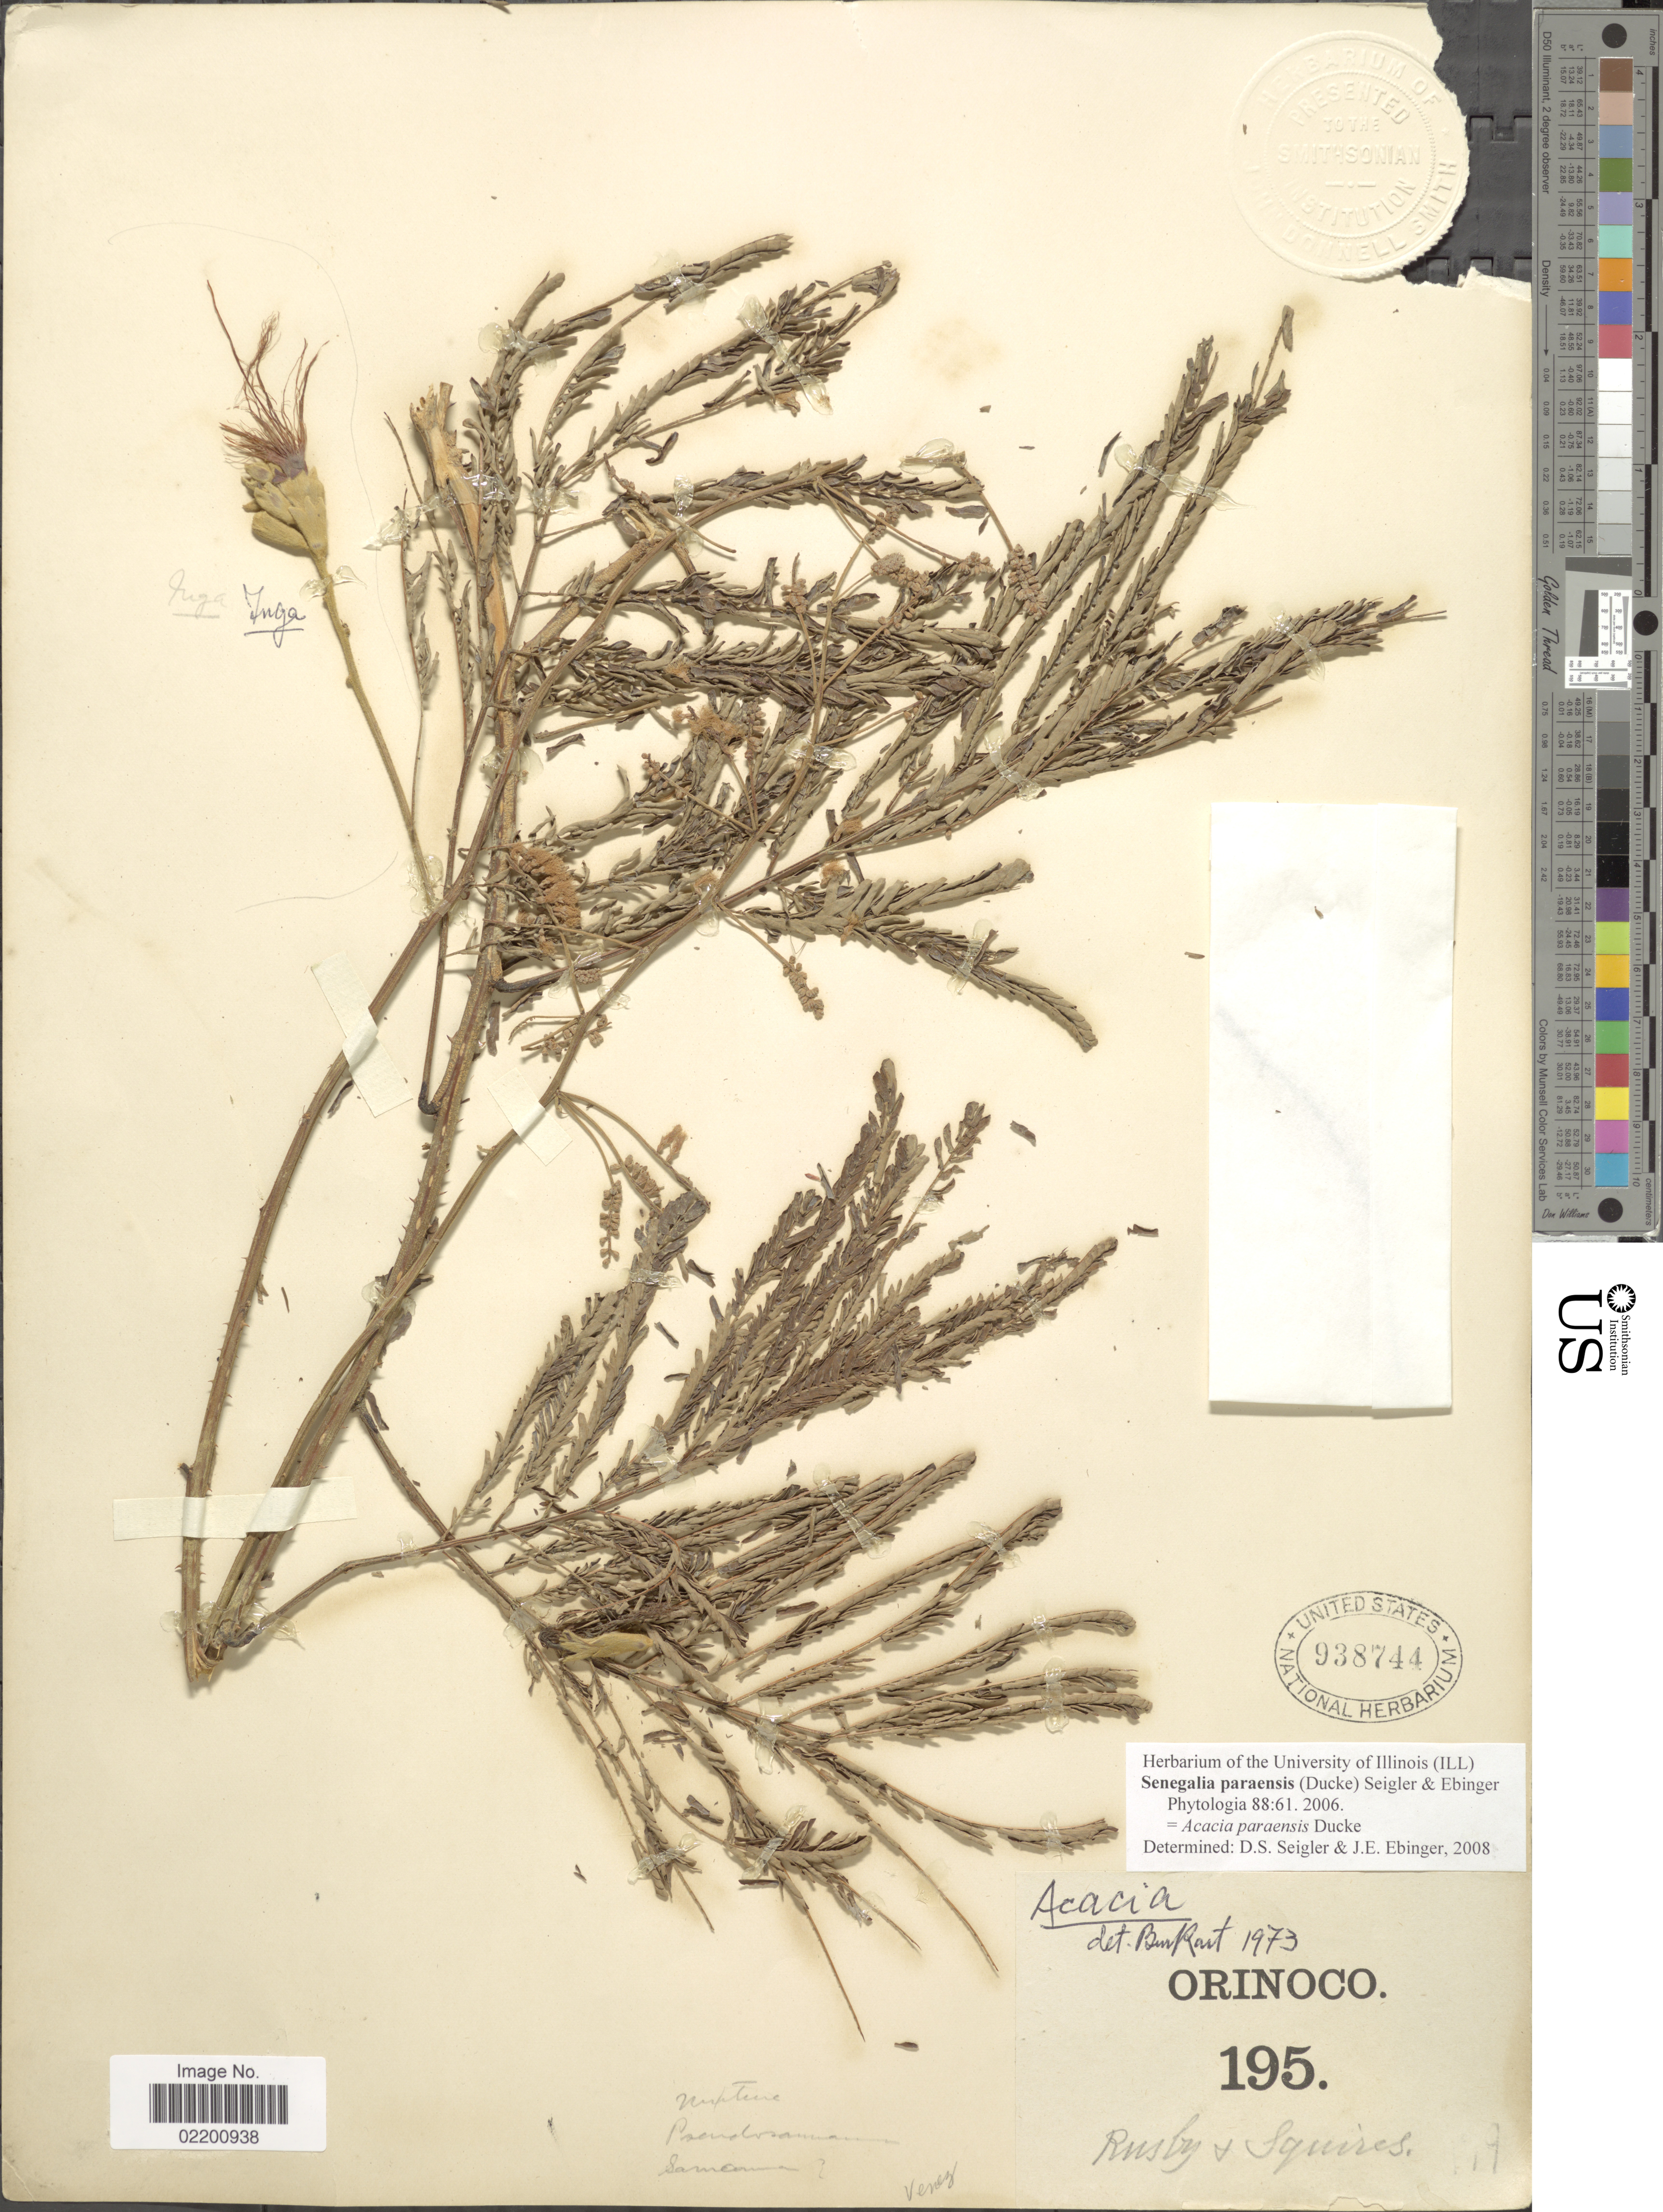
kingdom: Plantae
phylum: Tracheophyta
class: Magnoliopsida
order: Fabales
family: Fabaceae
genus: Senegalia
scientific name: Senegalia paraensis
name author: (Ducke) Seigler & Ebinger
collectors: H. H. Rusby & R. Squires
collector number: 195?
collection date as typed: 1896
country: Venezuela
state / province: Delta Amacuro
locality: Lower Orinoco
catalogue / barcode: US 938744